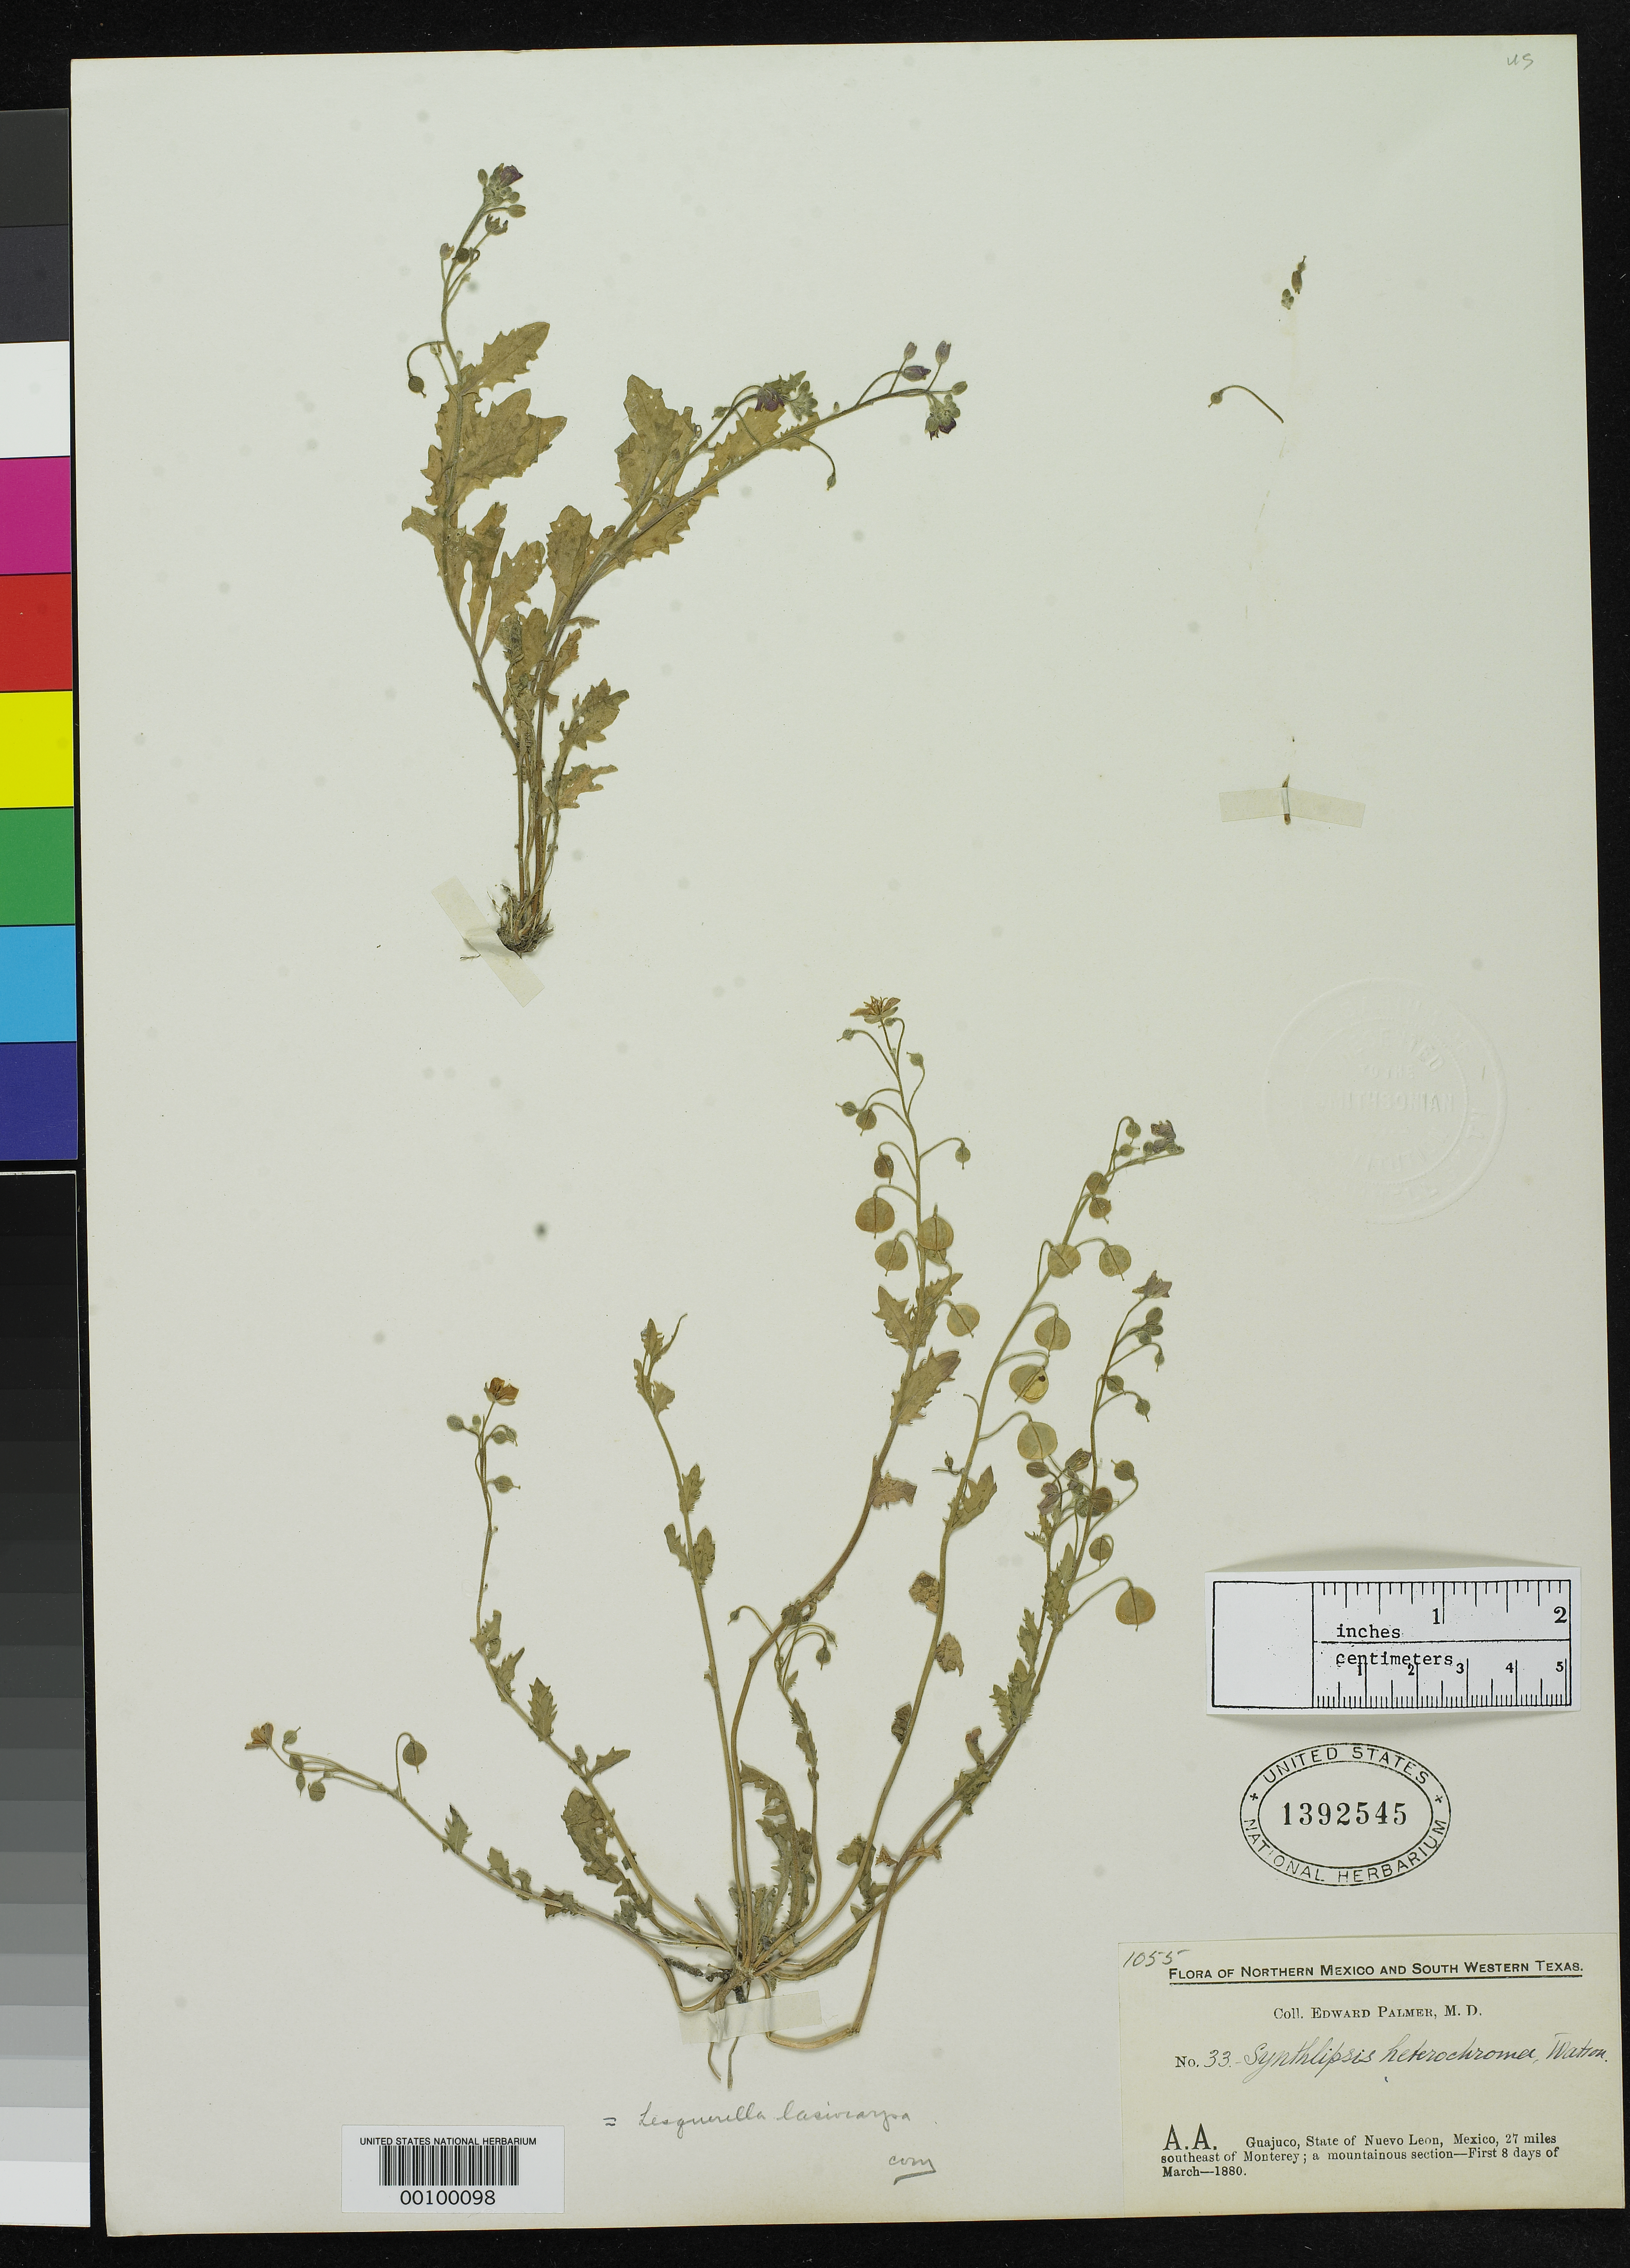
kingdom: Plantae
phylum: Tracheophyta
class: Magnoliopsida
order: Brassicales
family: Brassicaceae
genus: Synthlipsis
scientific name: Synthlipsis heterochroma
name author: S. Watson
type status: Type Collection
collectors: E. Palmer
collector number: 33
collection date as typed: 01 Mar 1880 to 08 Mar 1880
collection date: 1880-03-01/1880-03-08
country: Mexico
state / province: Nuevo León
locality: Guajuco, 27 mi SE of Monterrey.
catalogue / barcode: US 1392545